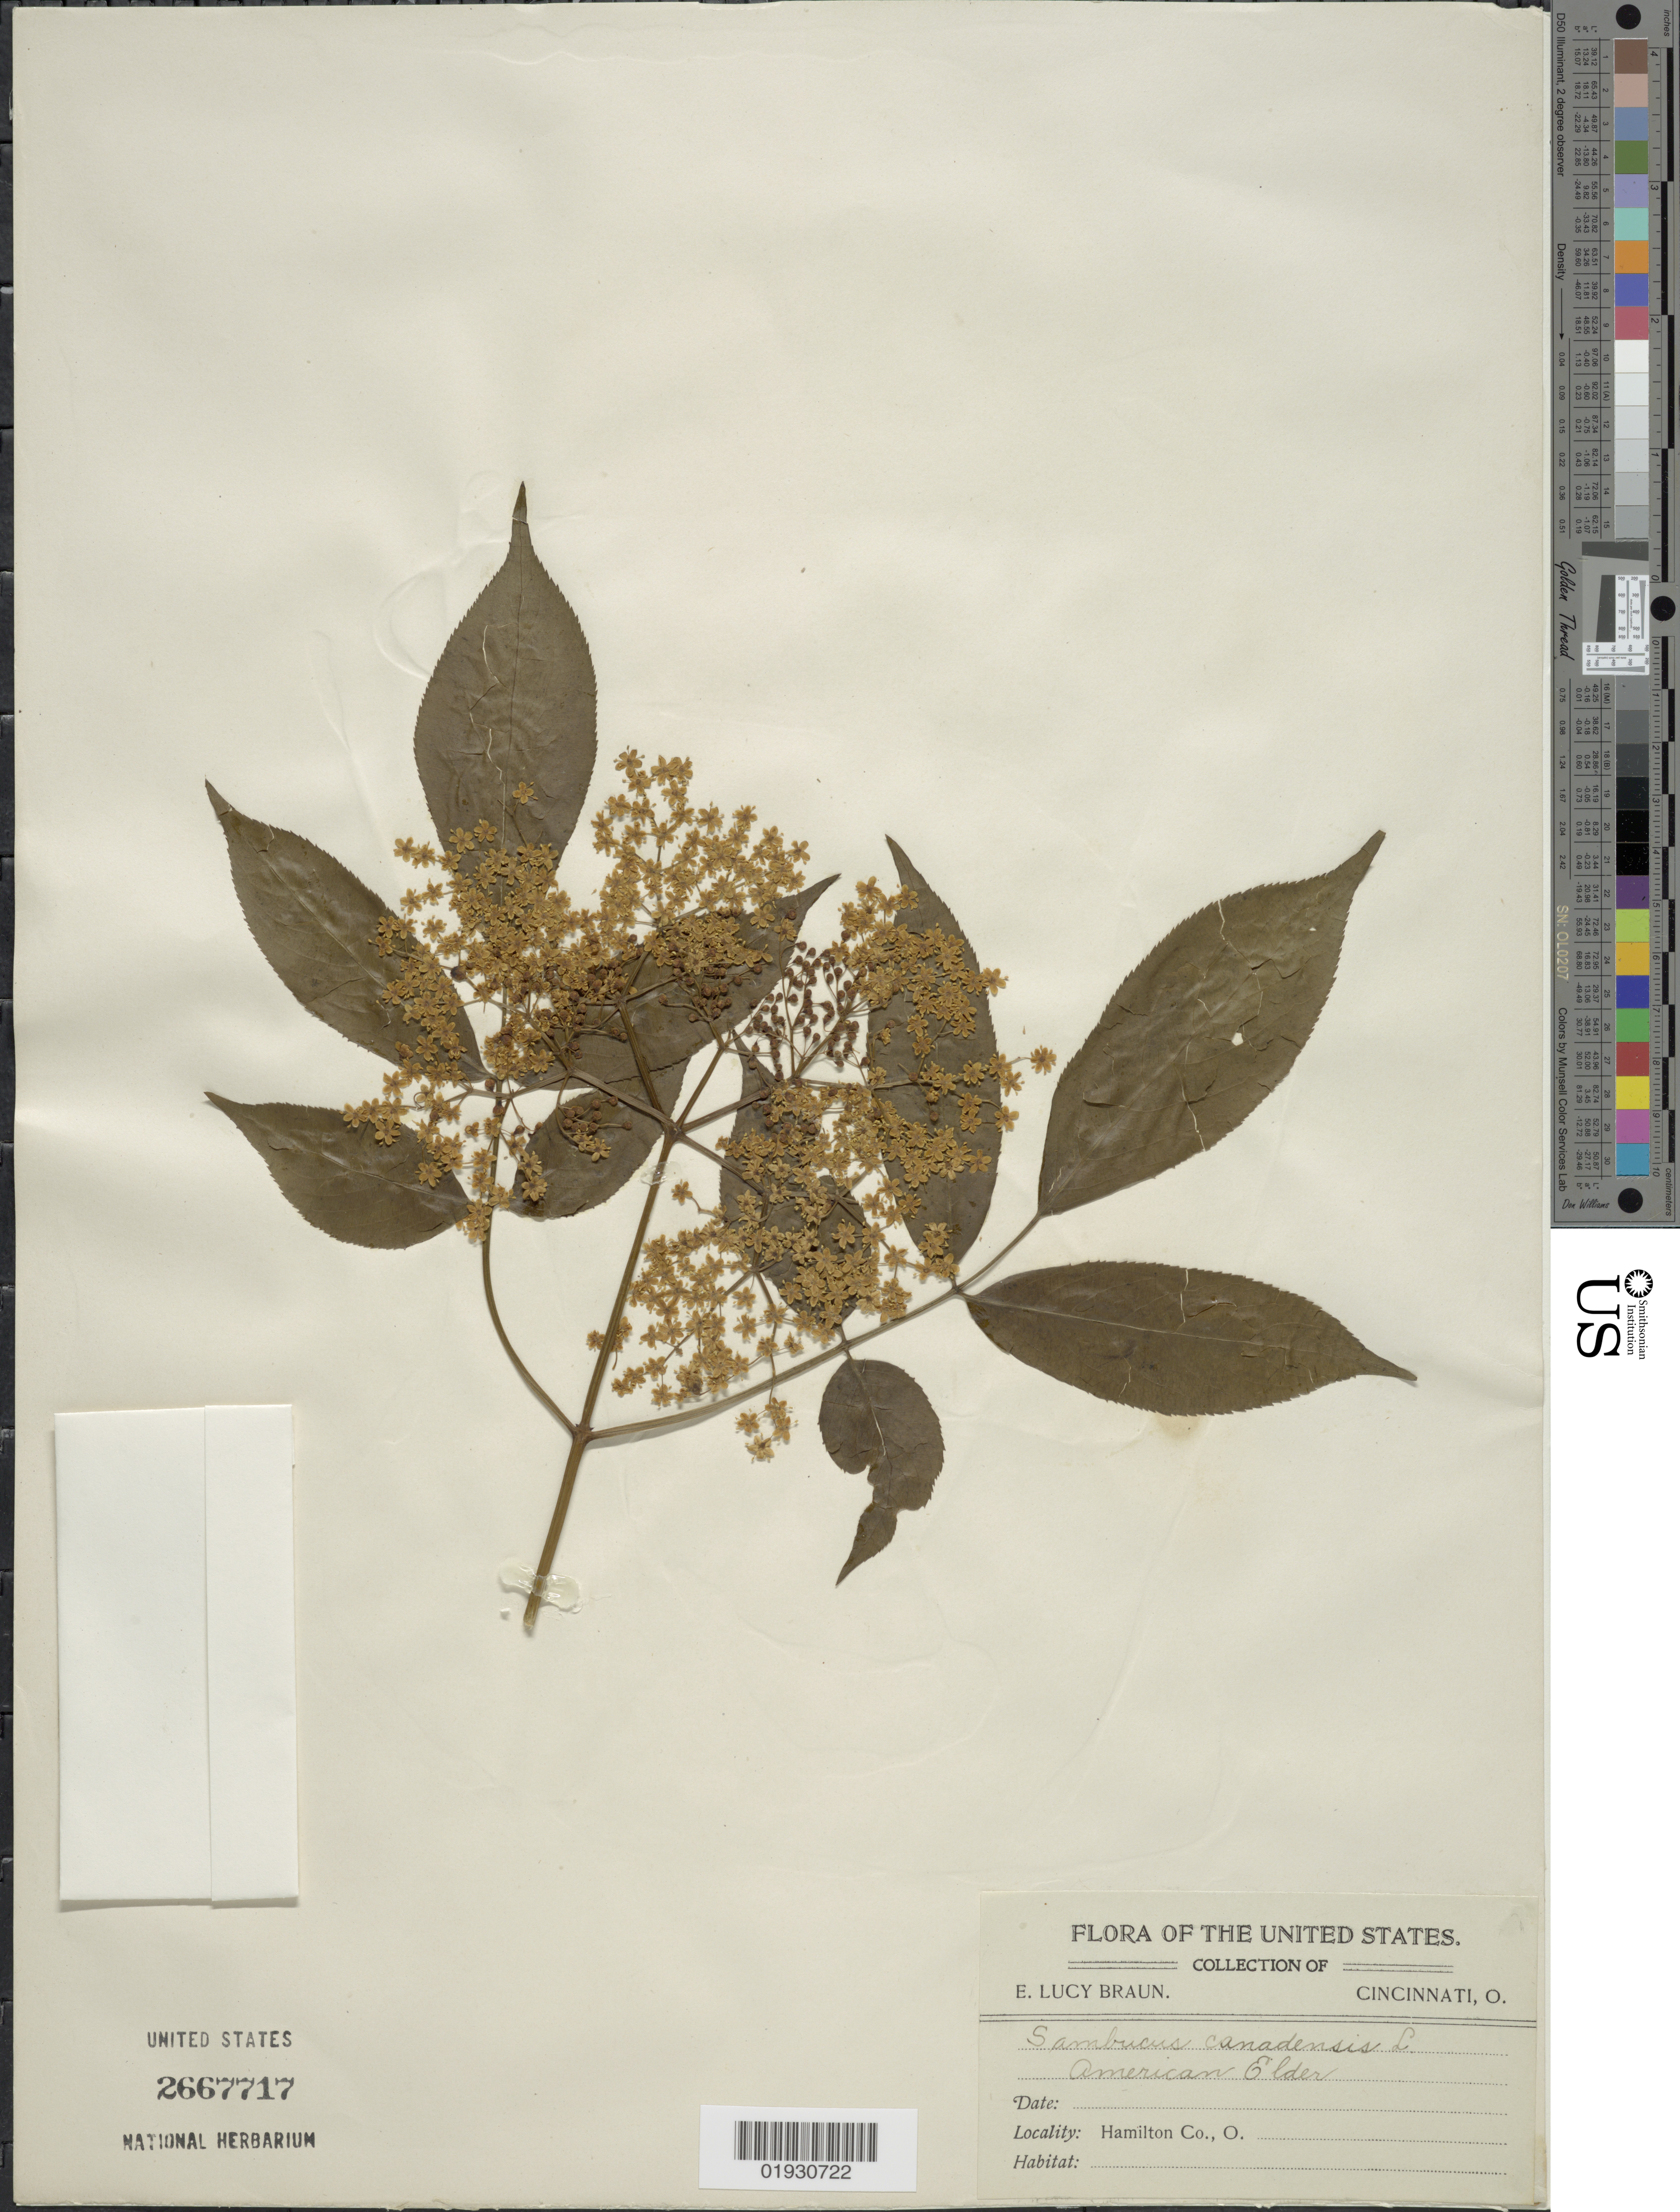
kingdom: Plantae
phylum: Tracheophyta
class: Magnoliopsida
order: Dipsacales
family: Viburnaceae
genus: Sambucus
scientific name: Sambucus canadensis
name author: L.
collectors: E. L. Braun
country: United States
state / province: Ohio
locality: Hamilton Co.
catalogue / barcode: US 2667717